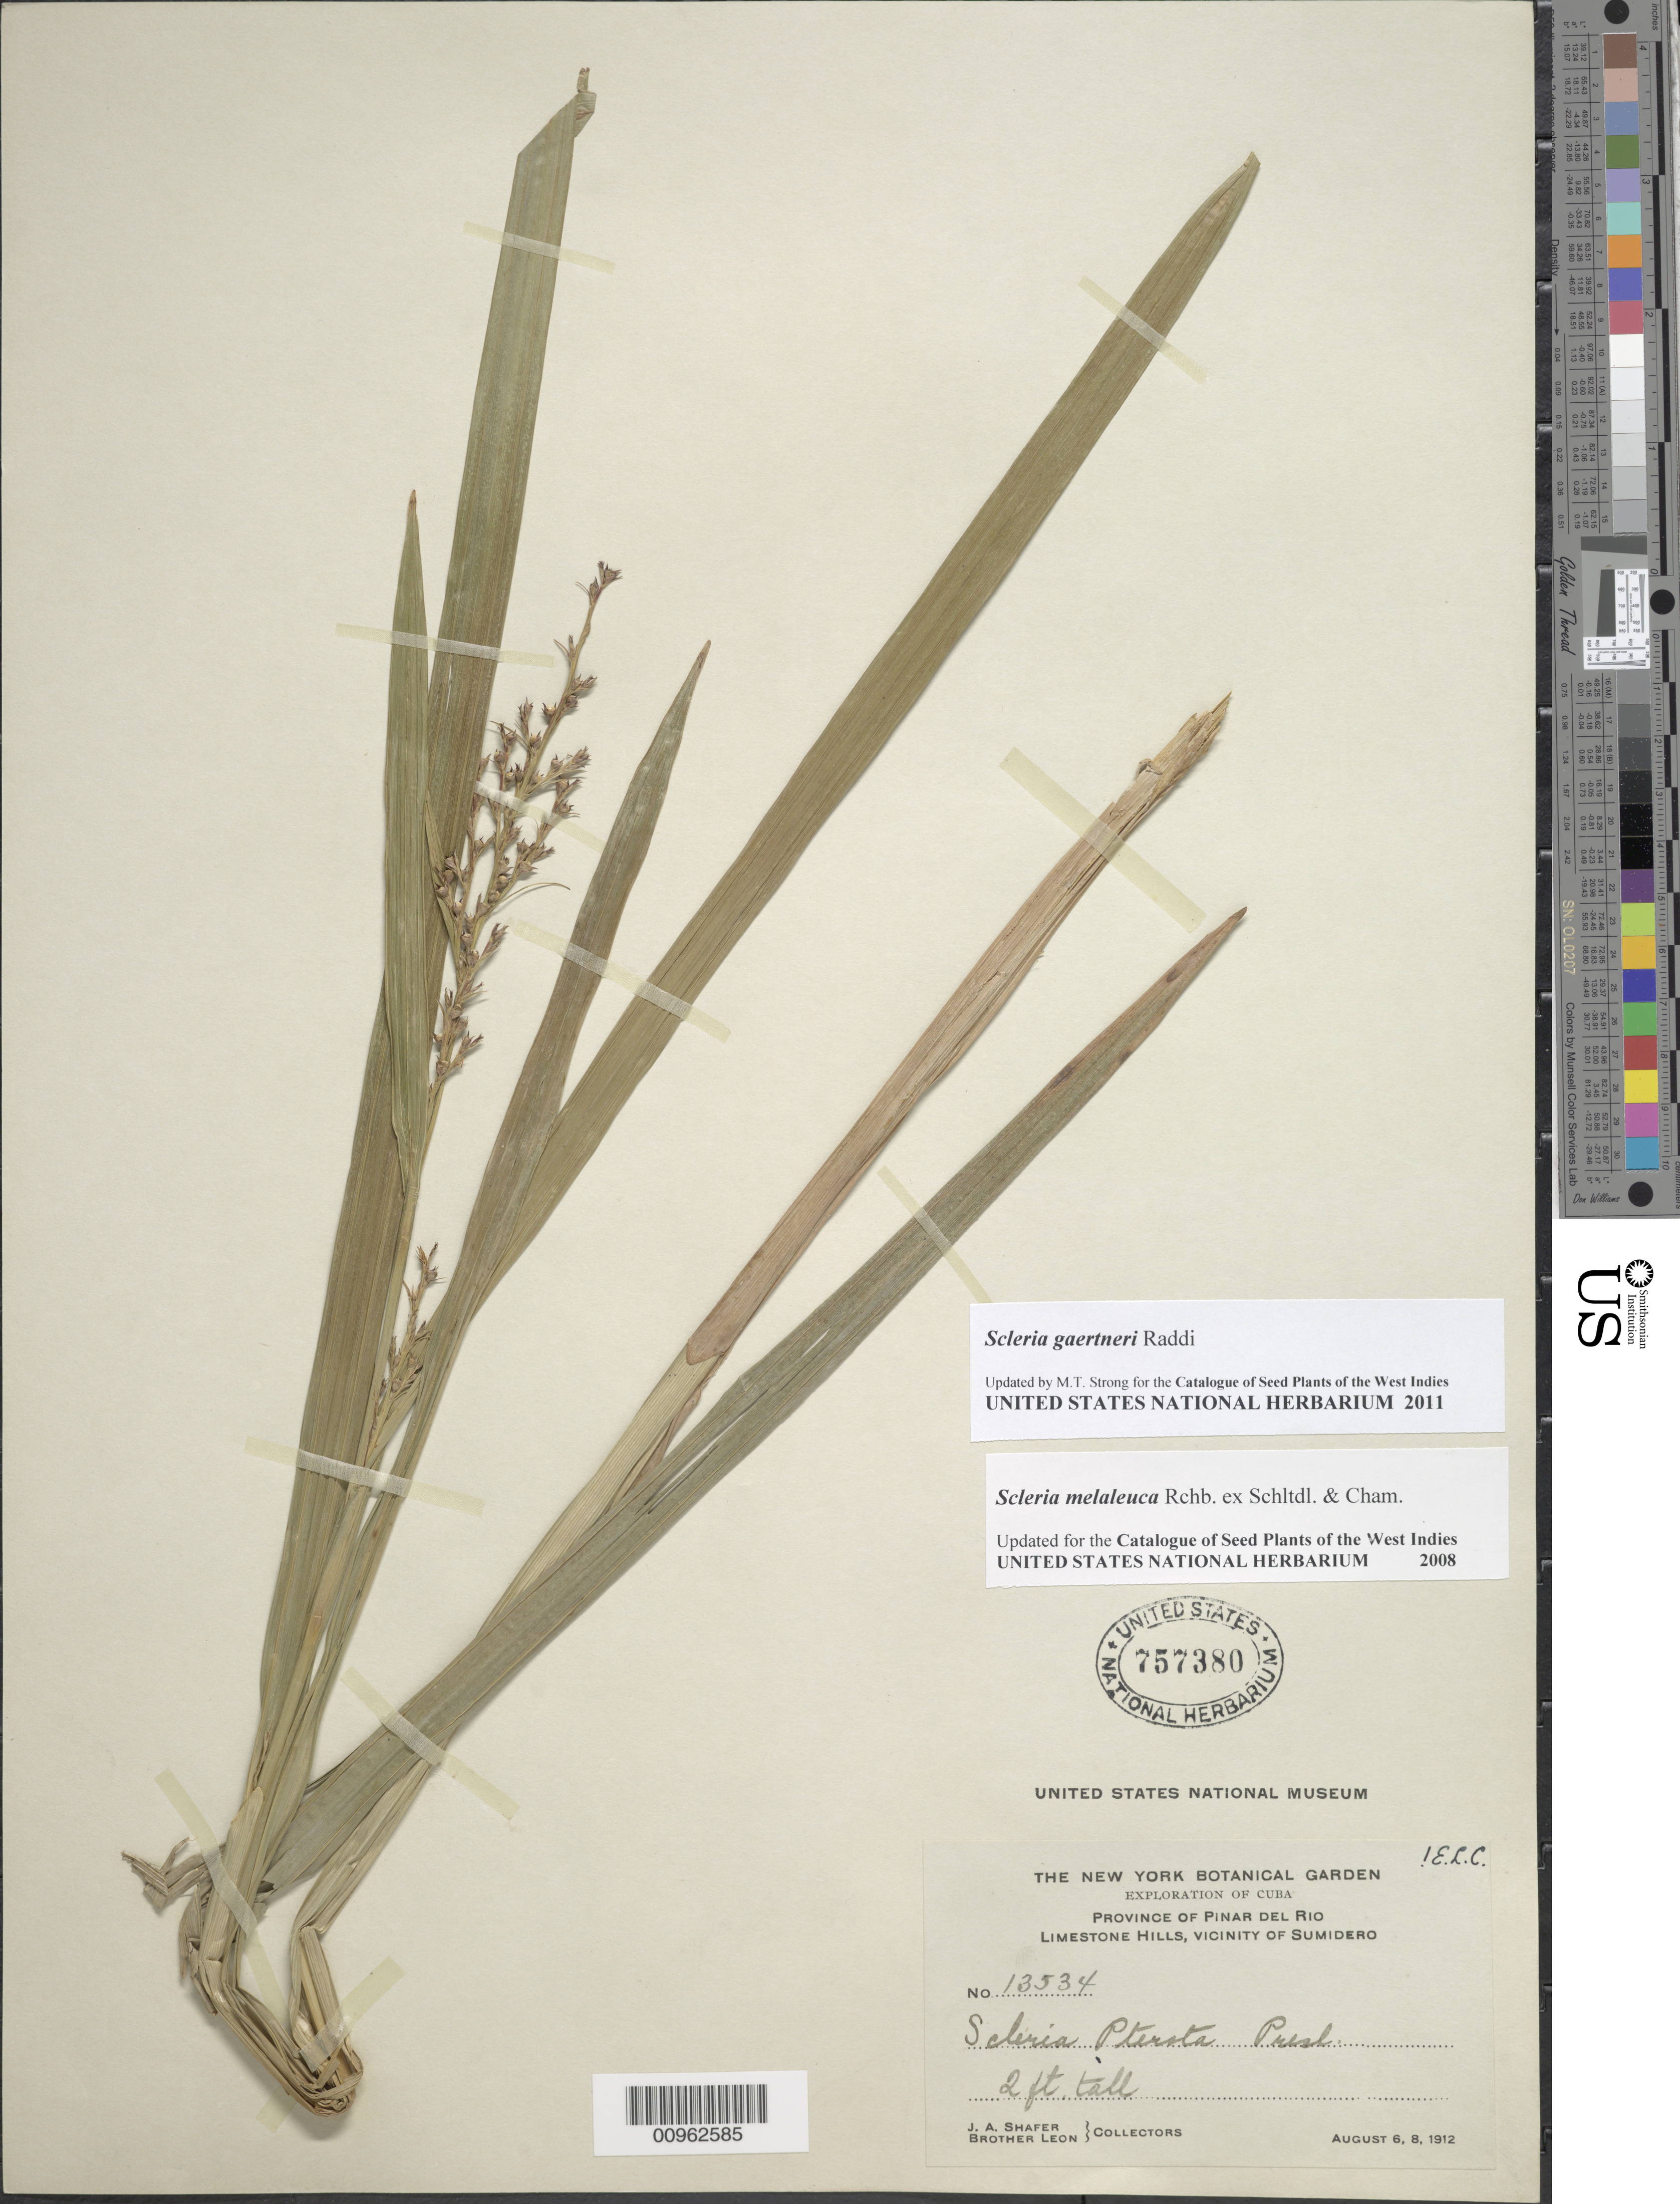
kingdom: Plantae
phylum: Tracheophyta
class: Liliopsida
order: Poales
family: Cyperaceae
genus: Scleria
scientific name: Scleria gaertneri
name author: Raddi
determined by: Strong, M. T., (US), Smithsonian Institution - National Museum of Natural History (UNITED STATES)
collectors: J. A. Shafer & Bro. León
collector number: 13534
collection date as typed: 06 Aug 1912 to 08 Aug 1912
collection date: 1912-08-06/1912-08-08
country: Cuba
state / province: Pinar del Rio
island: Cuba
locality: Vicinity of Sumidero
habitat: Limestone hills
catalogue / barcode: US 757380